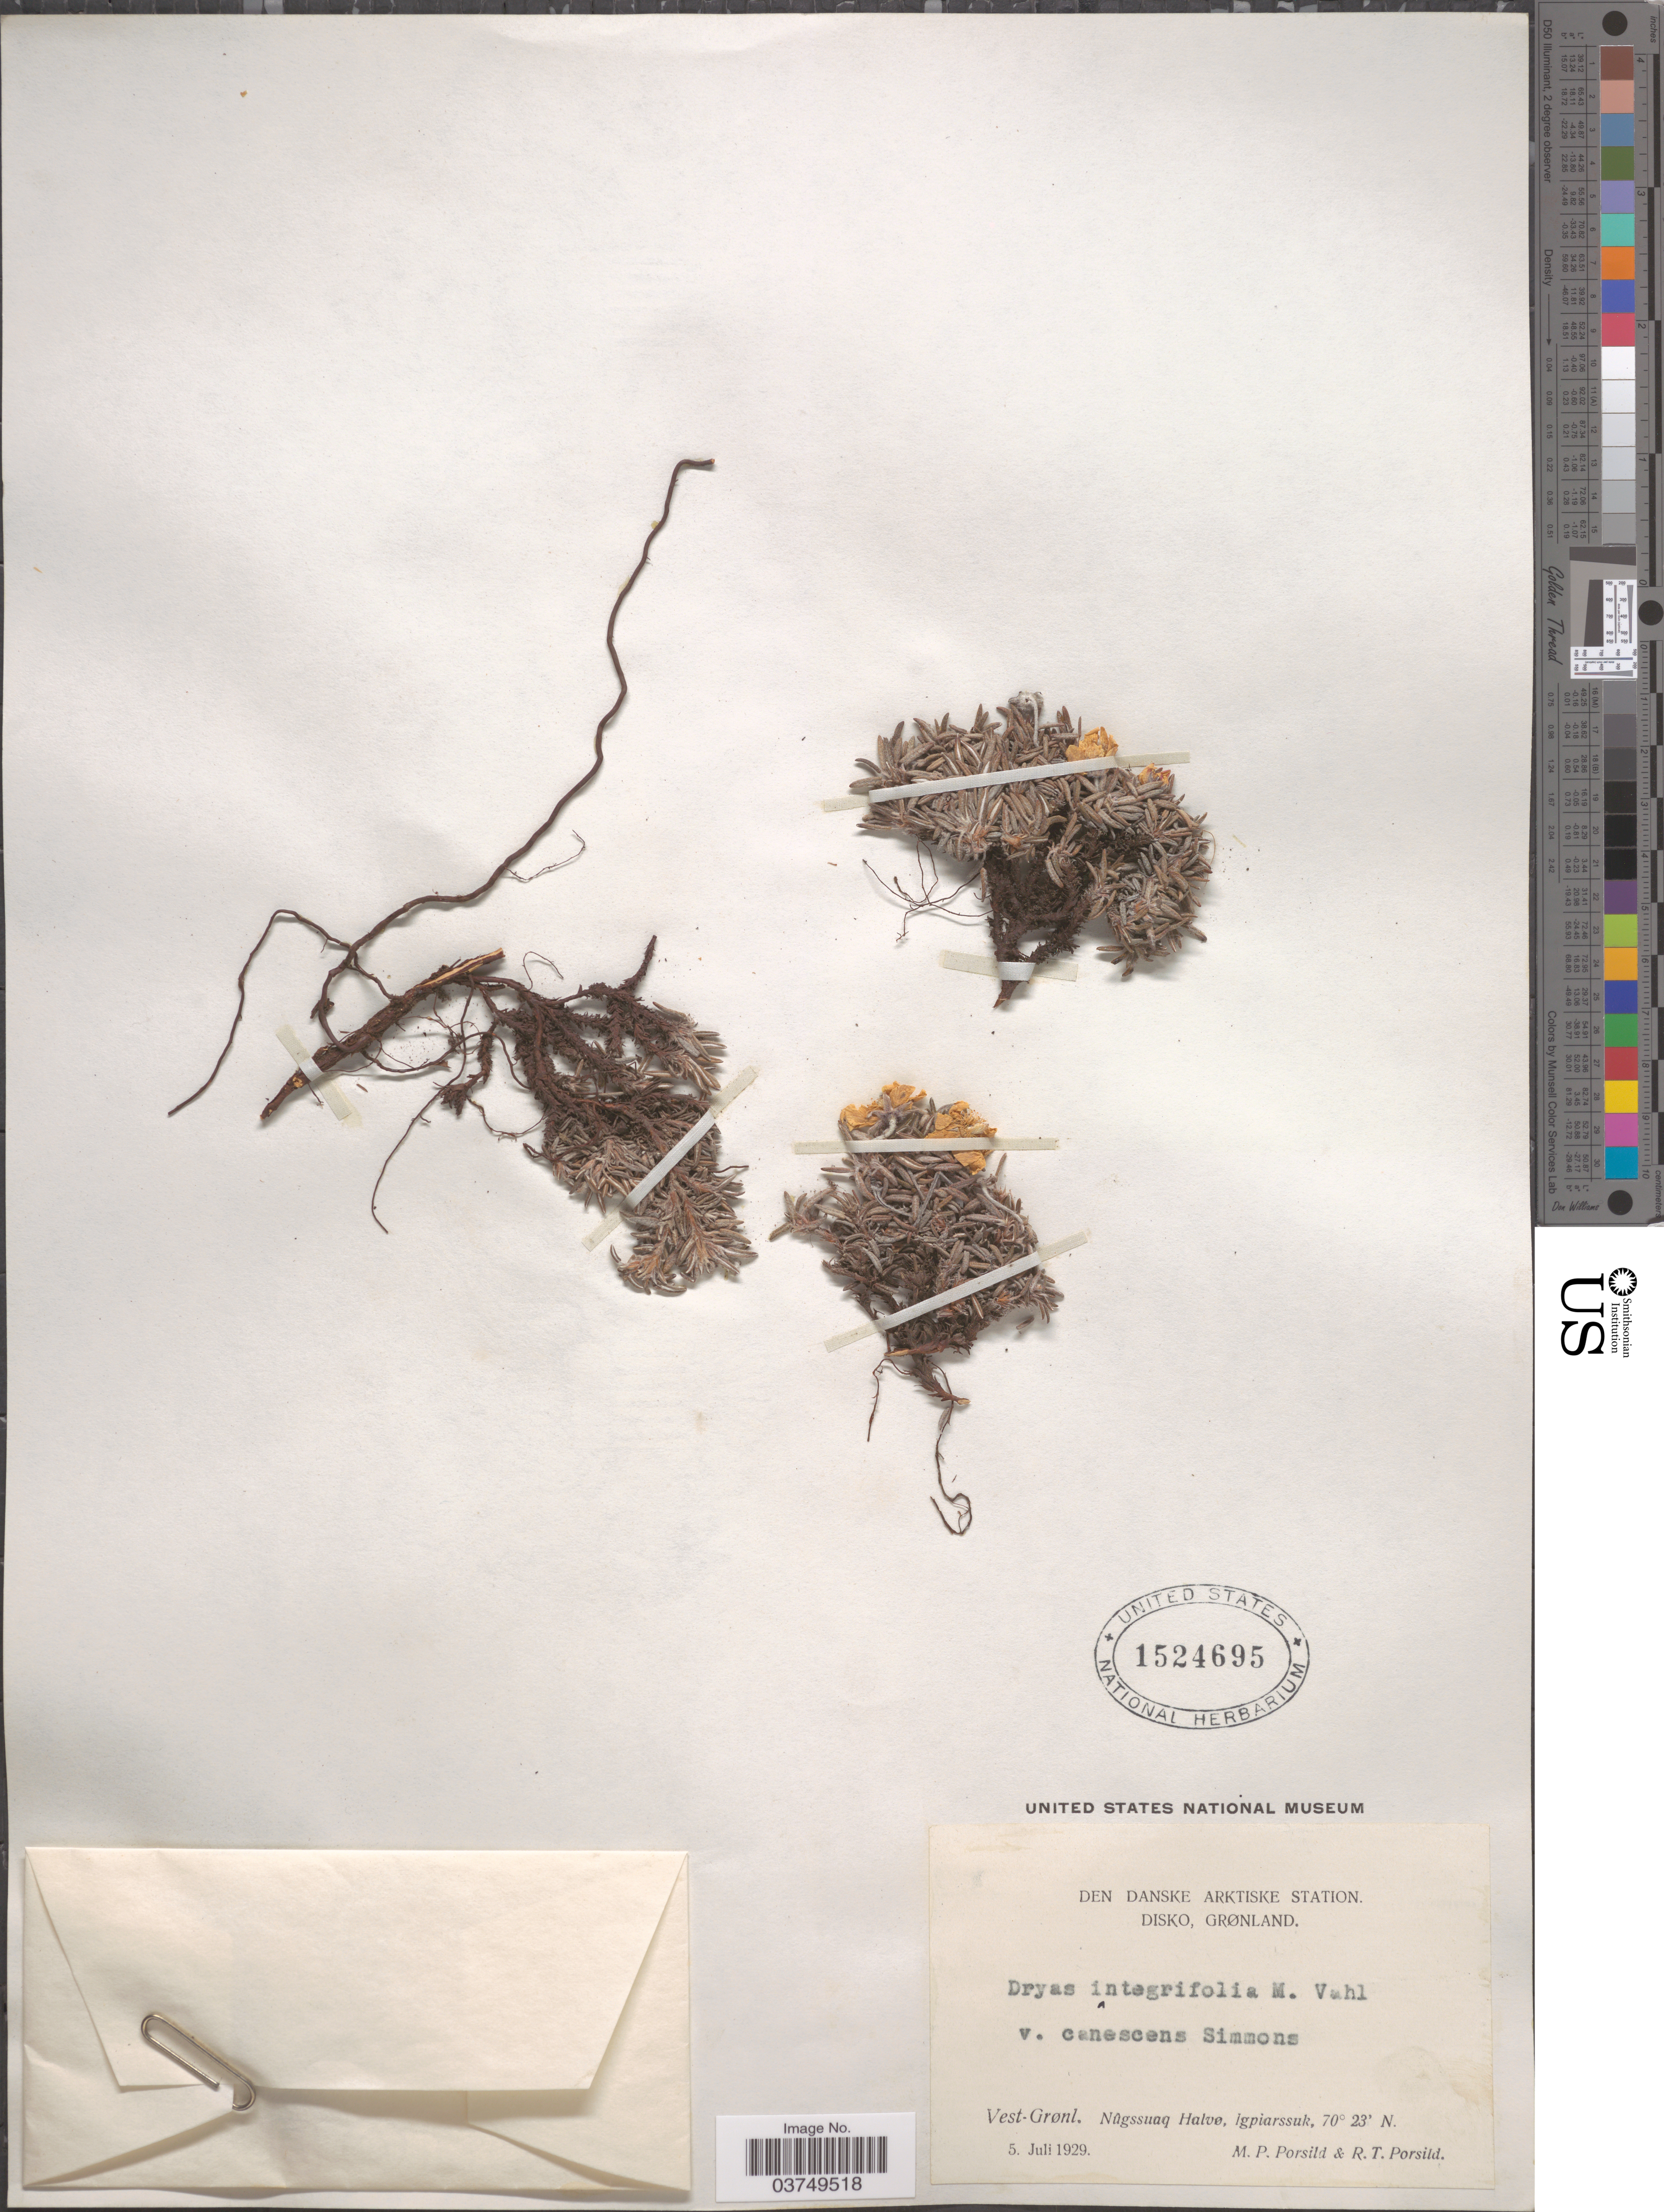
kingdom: Plantae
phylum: Tracheophyta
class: Magnoliopsida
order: Rosales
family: Rosaceae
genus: Dryas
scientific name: Dryas integrifolia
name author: Vahl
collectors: M. P. Porsild & R. T. Porsild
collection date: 1929-07-05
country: Greenland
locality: Den Danske Arktiske Station. Disko, Grønland. Vest-Grønl. Nûgssuaq Halvø, igpiarssuk.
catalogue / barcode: US 1524695